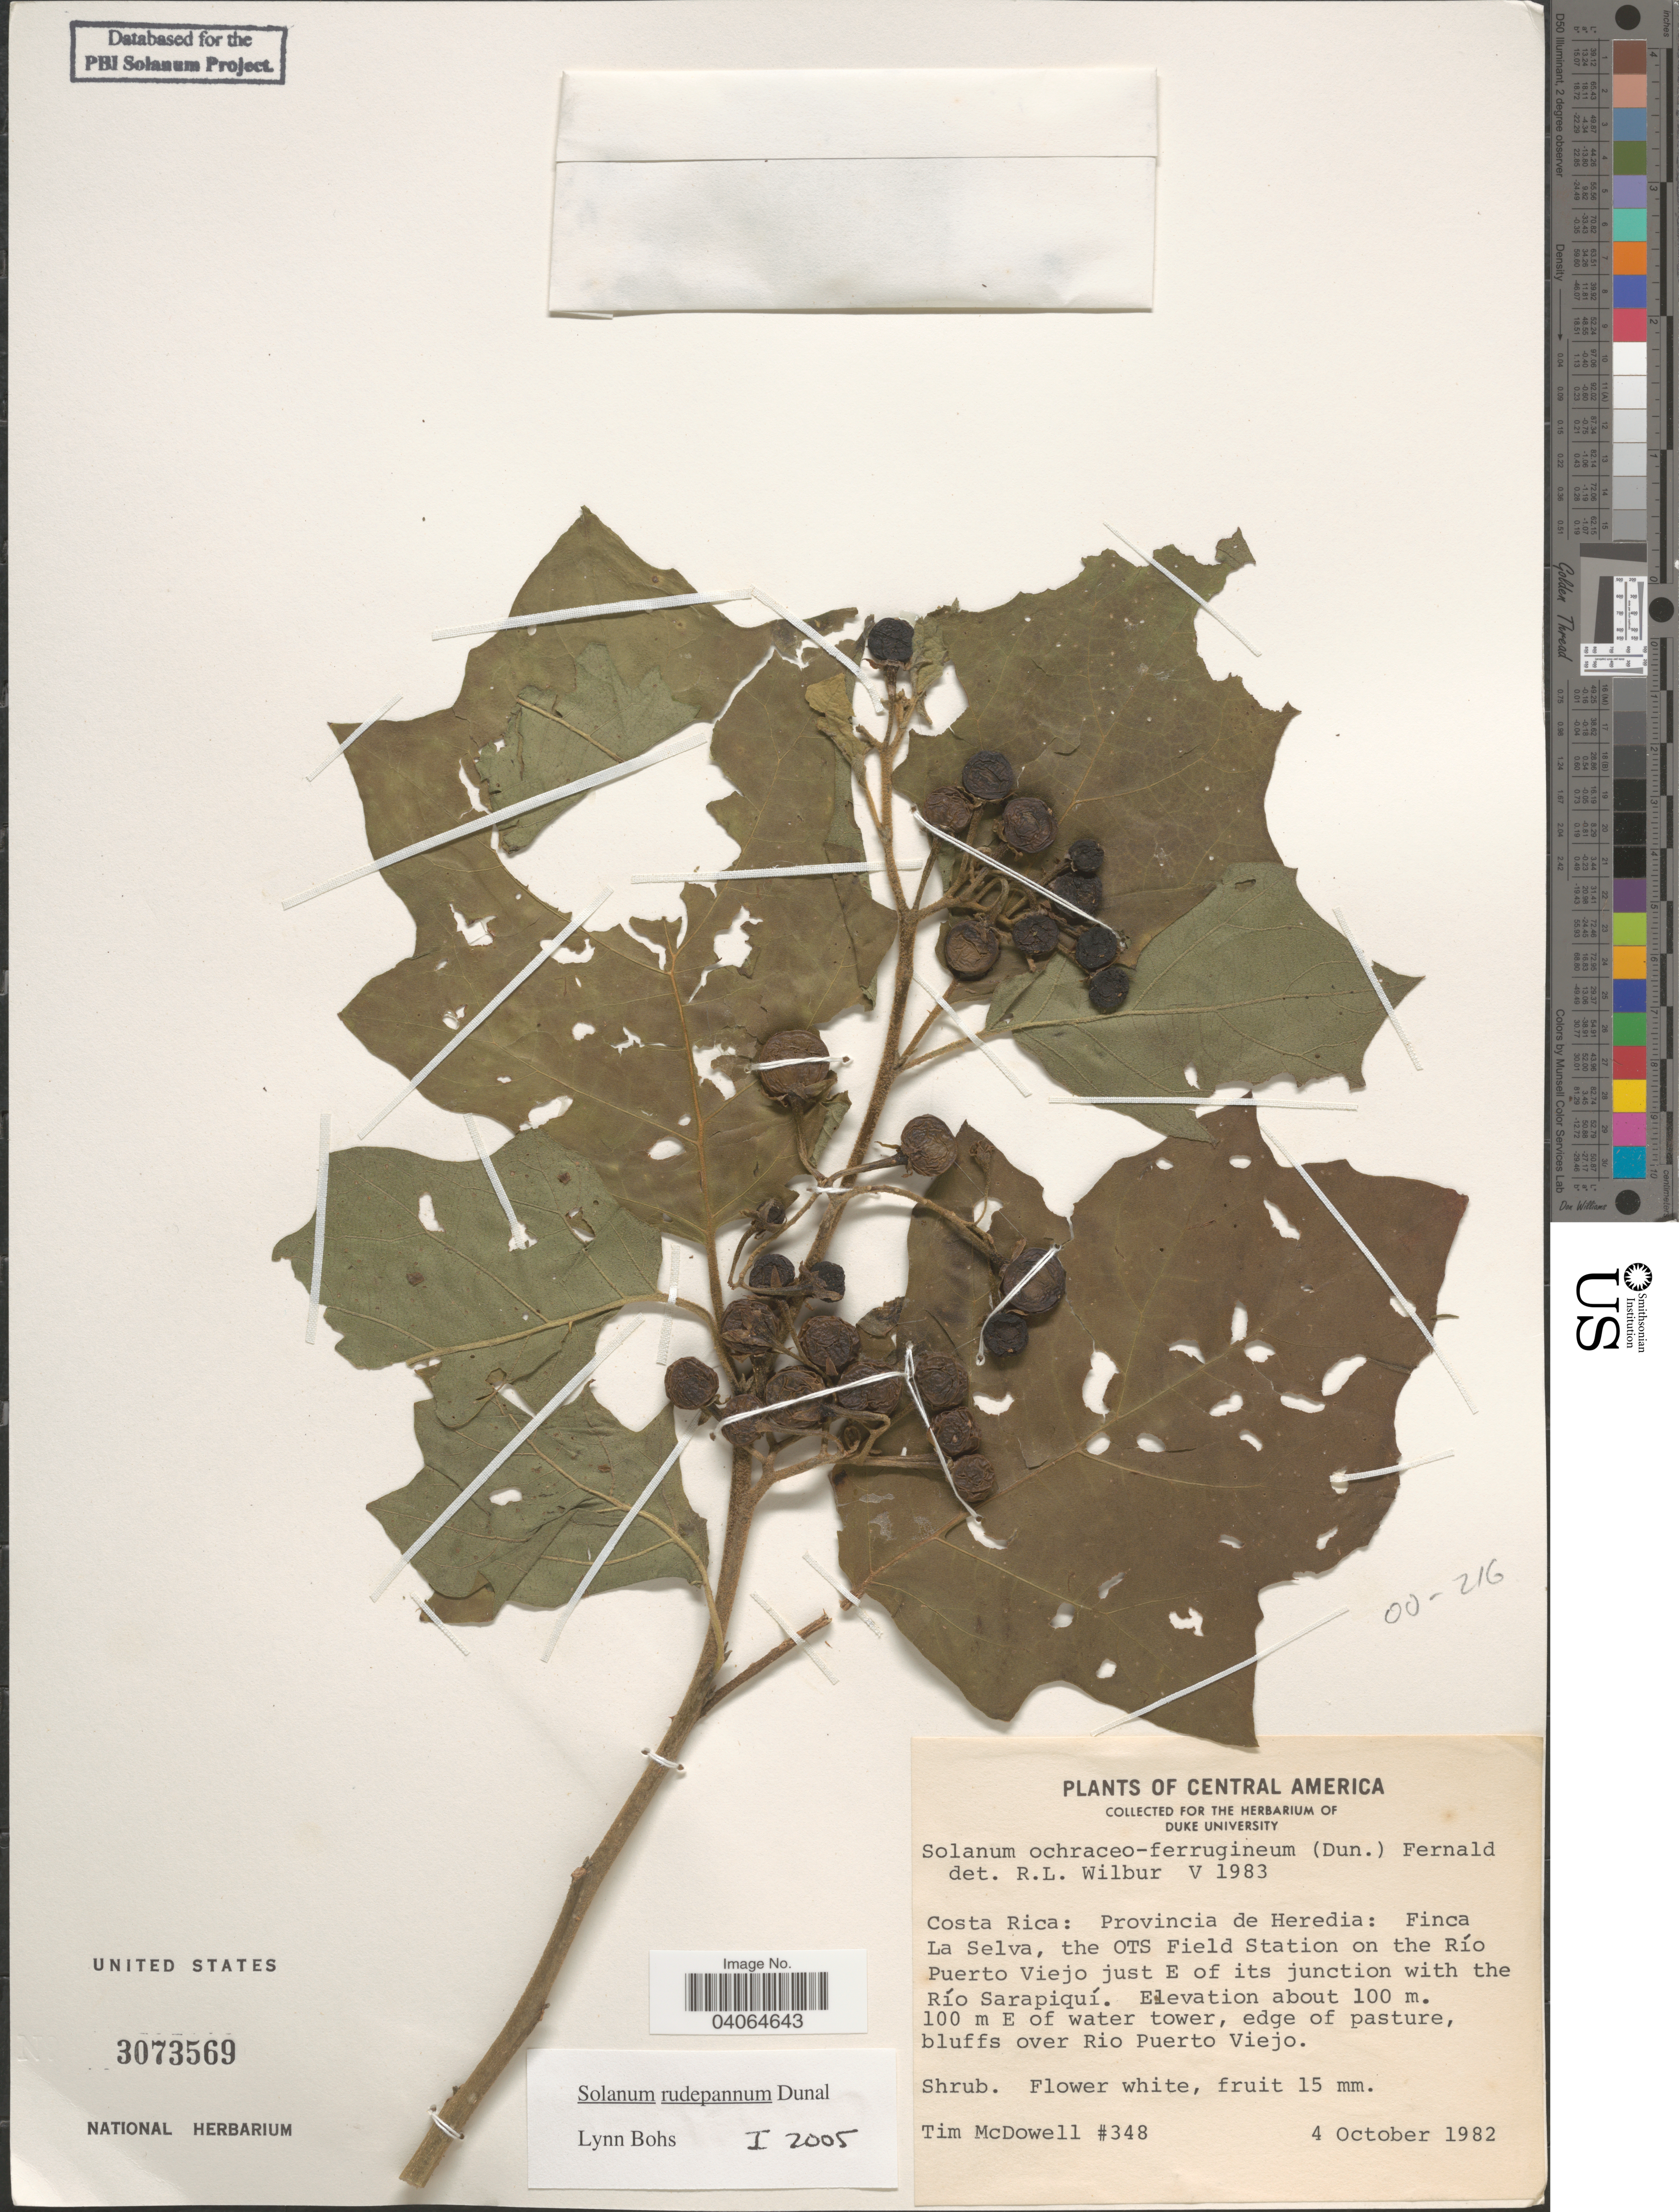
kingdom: Plantae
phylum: Tracheophyta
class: Magnoliopsida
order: Solanales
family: Solanaceae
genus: Solanum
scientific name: Solanum rudepannum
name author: Dunal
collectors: T. McDowell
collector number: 348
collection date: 1982-10-04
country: Costa Rica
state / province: Heredia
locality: Finca La Selva, the OTS Field Station on the Río Puerto Viejo just E of its junction with the Río Sarapiquí. 100 m E of water tower, edge of pasture, bluffs over Rio Puerto Viejo.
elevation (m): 100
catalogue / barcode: US 3073569